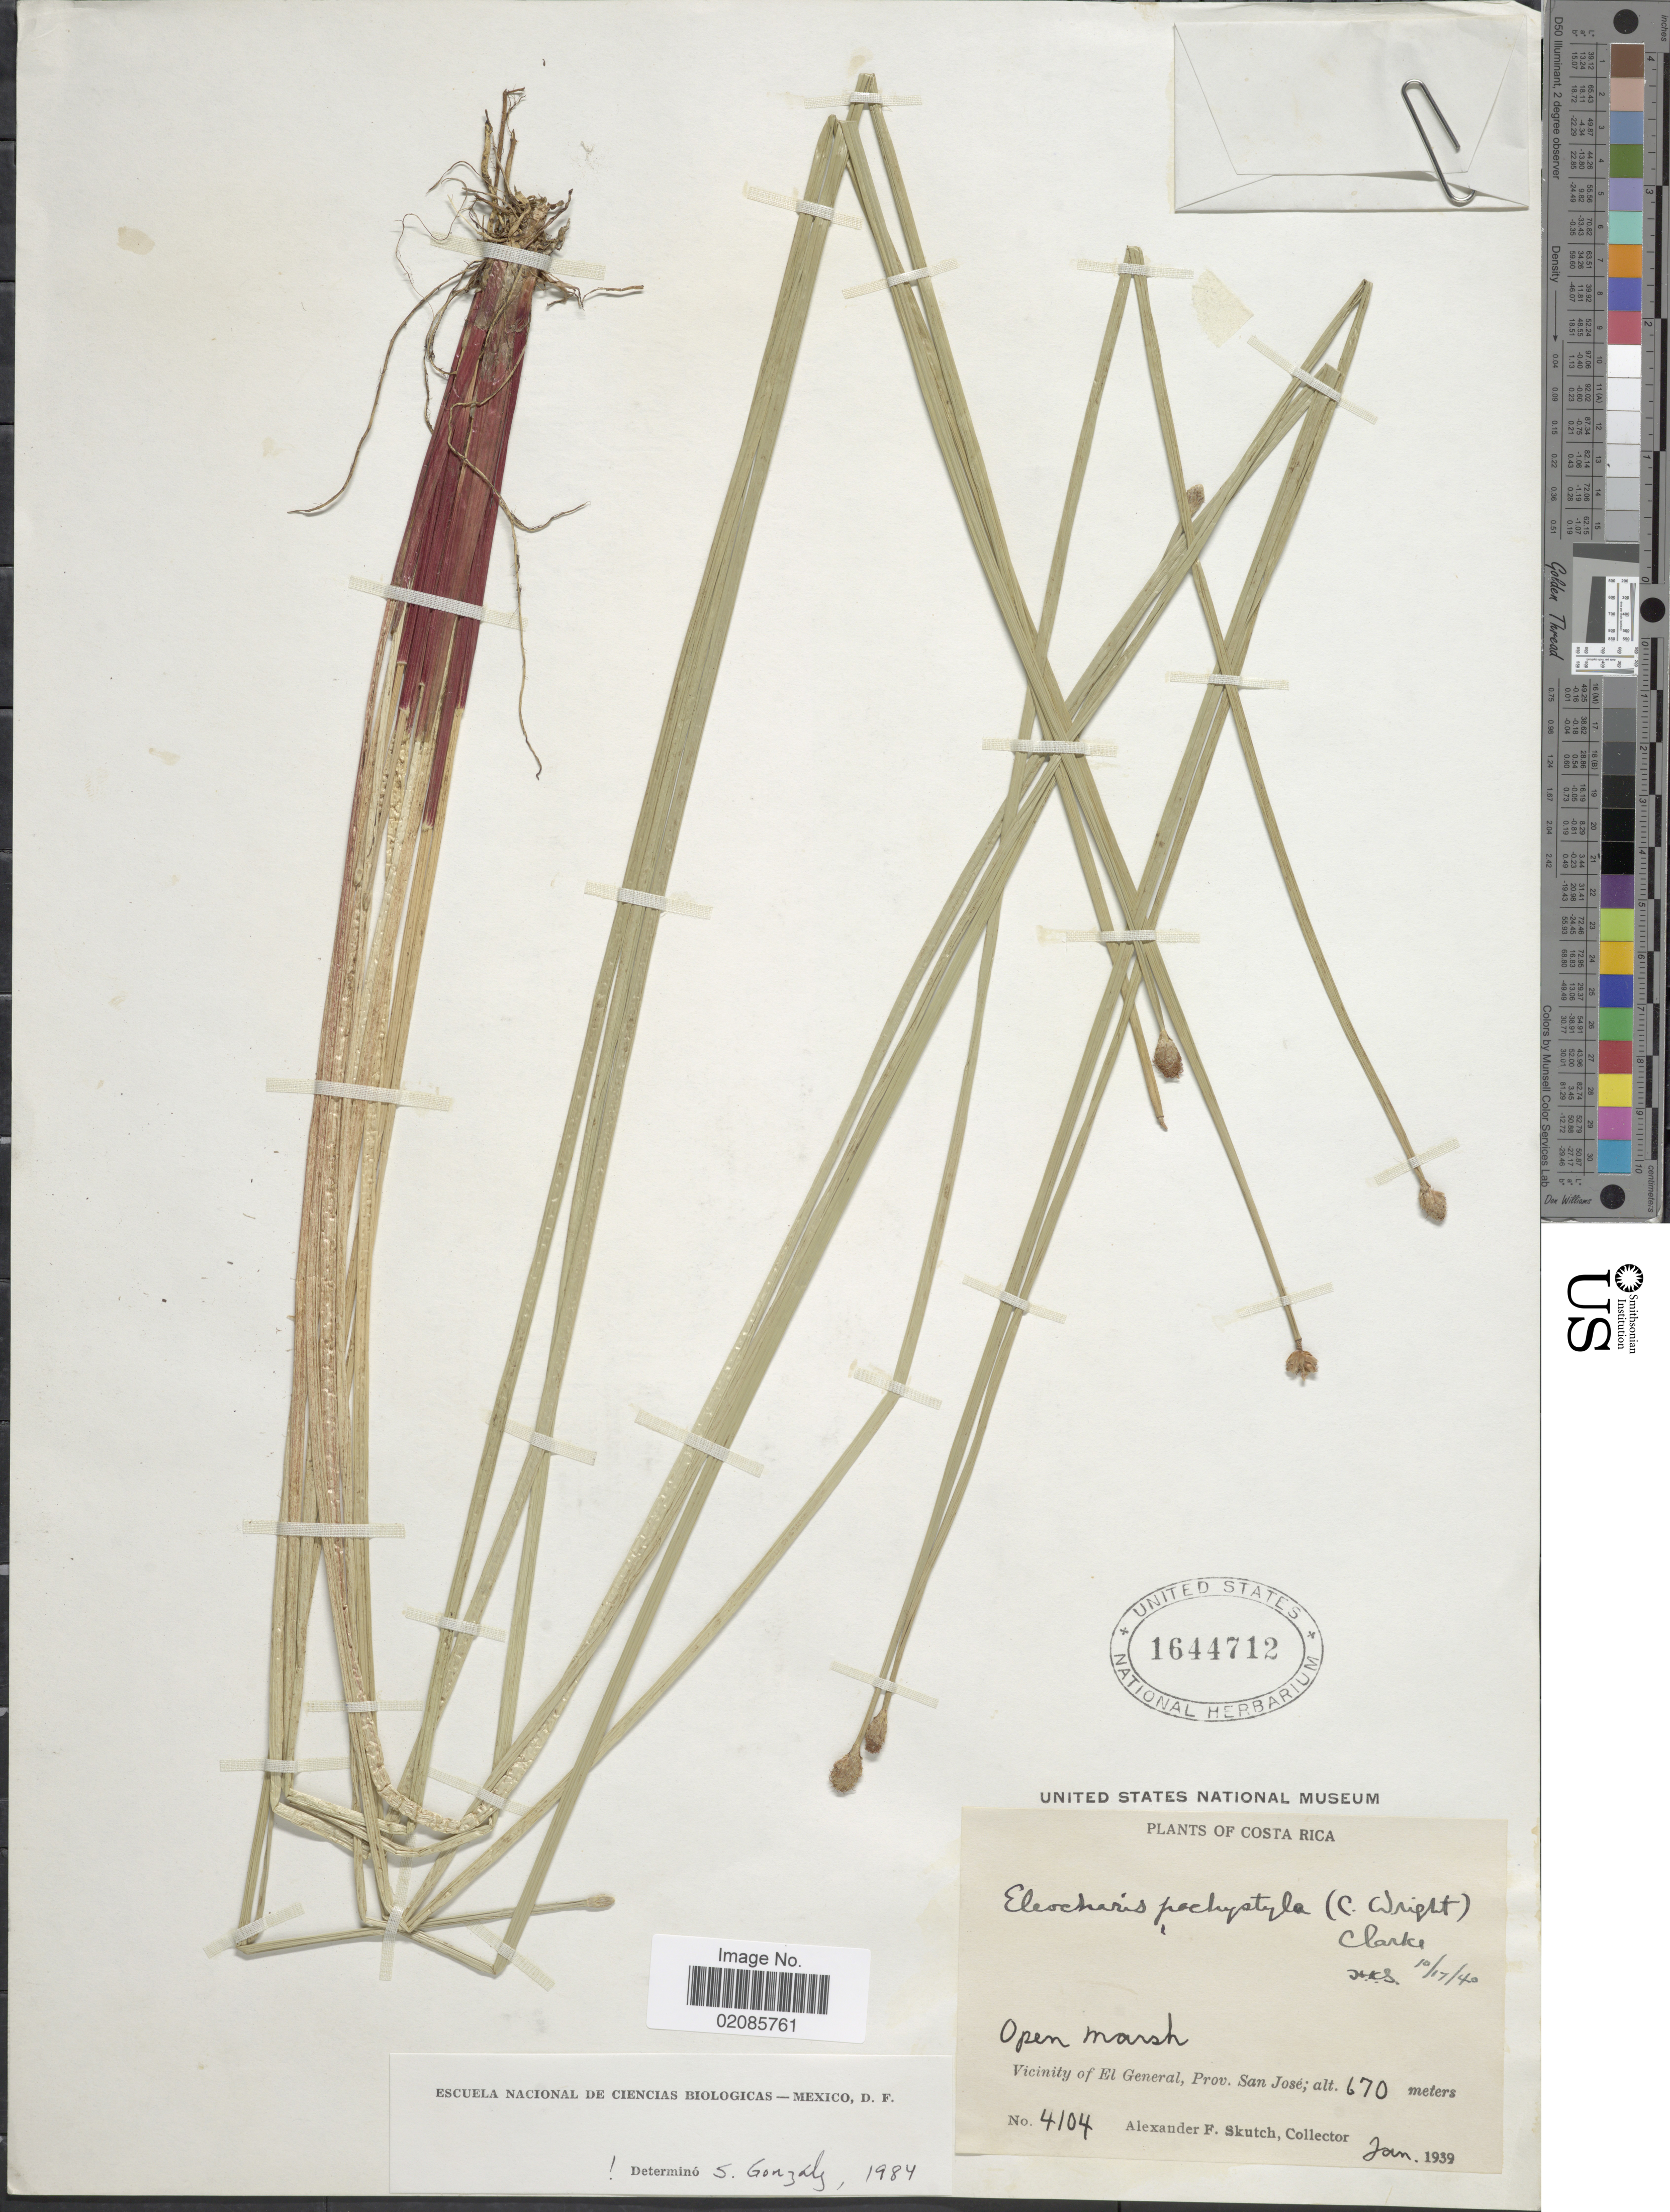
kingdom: Plantae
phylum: Tracheophyta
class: Liliopsida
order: Poales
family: Cyperaceae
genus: Eleocharis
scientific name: Eleocharis pachystyla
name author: (C. Wright) C.B. Clarke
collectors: A. F. Skutch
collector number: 4104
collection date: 1939-01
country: Costa Rica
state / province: San José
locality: Vicinity of El General.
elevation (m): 670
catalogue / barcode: US 644712